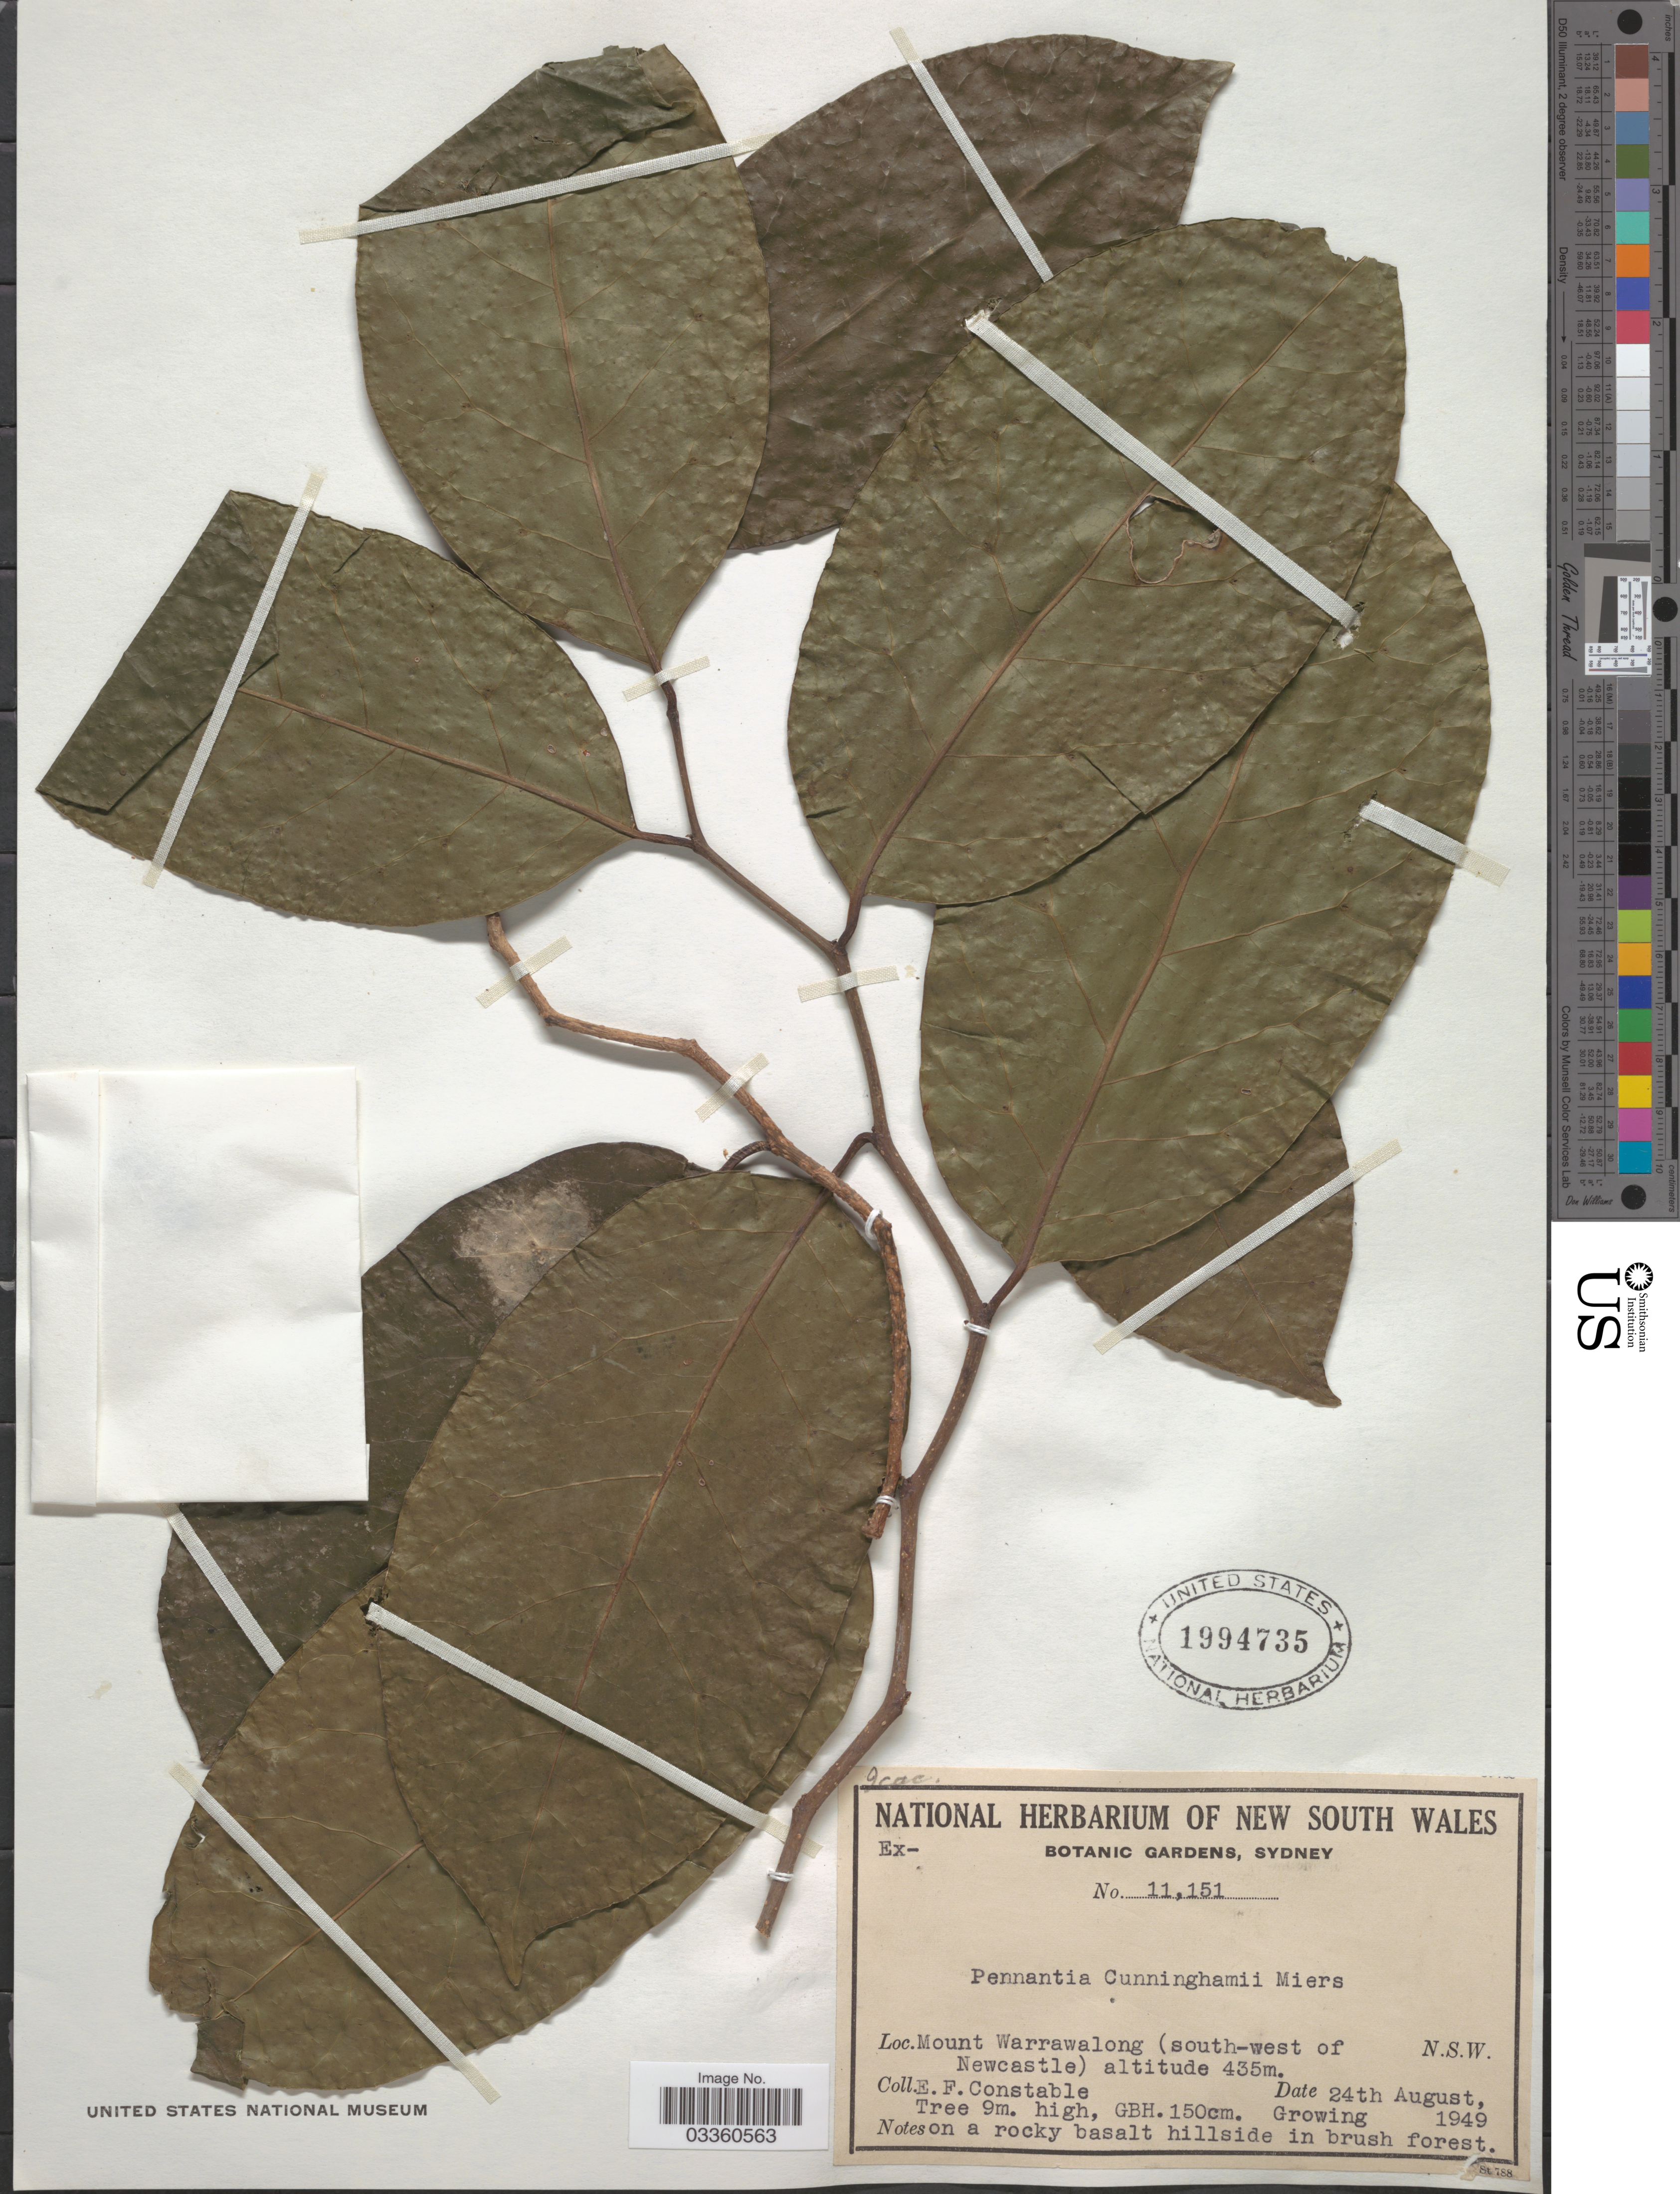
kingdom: Plantae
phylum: Tracheophyta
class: Magnoliopsida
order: Apiales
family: Pennantiaceae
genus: Pennantia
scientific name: Pennantia cunninghamii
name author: Miers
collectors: E. F. Constable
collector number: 11151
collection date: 1949-08-24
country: Australia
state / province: New South Wales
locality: Mount Warrawalong (south-west of Newcastle).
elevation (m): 435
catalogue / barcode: US 1994735